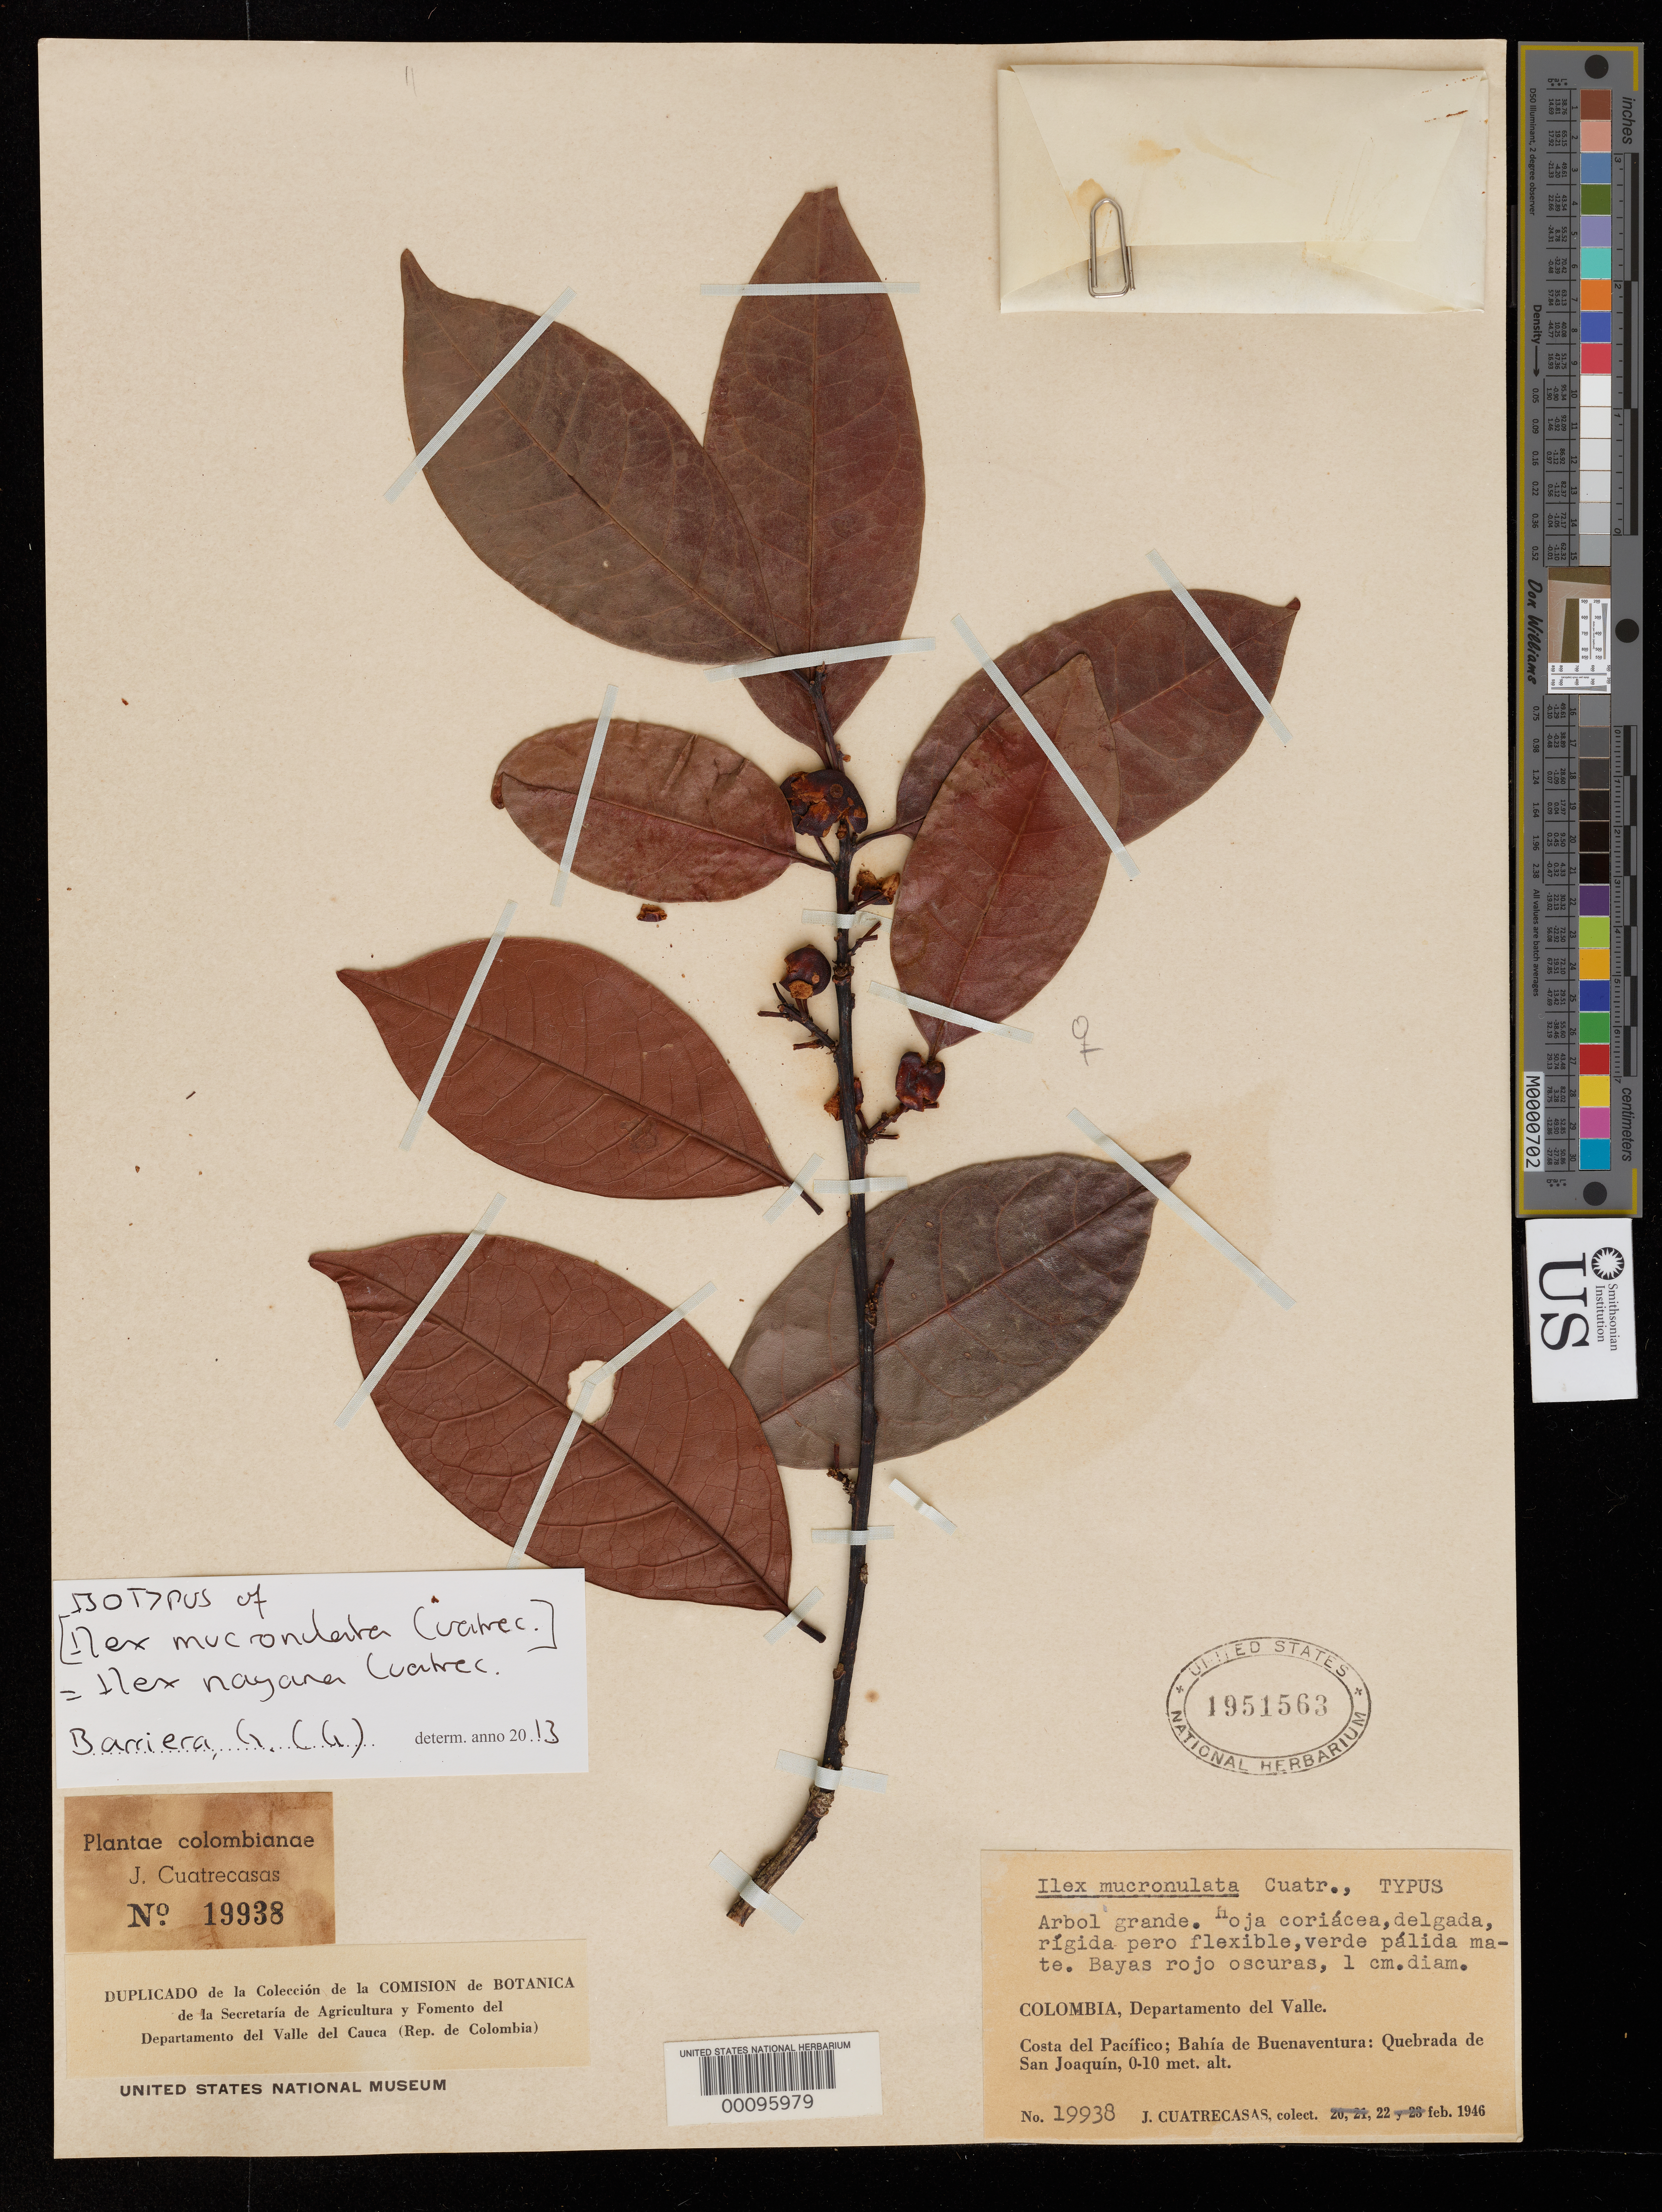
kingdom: Plantae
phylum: Tracheophyta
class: Magnoliopsida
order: Aquifoliales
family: Aquifoliaceae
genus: Ilex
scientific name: Ilex mucronulata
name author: Cuatrec.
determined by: Barriera, Gabrielle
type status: Isotype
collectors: J. Cuatrecasas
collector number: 19938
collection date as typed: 22 Feb 1946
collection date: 1946-02-22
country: Colombia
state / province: Valle del Cauca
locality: Pacific Coast, Bahia de Buena Ventura, San Joaquin.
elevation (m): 0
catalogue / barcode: US 1951563